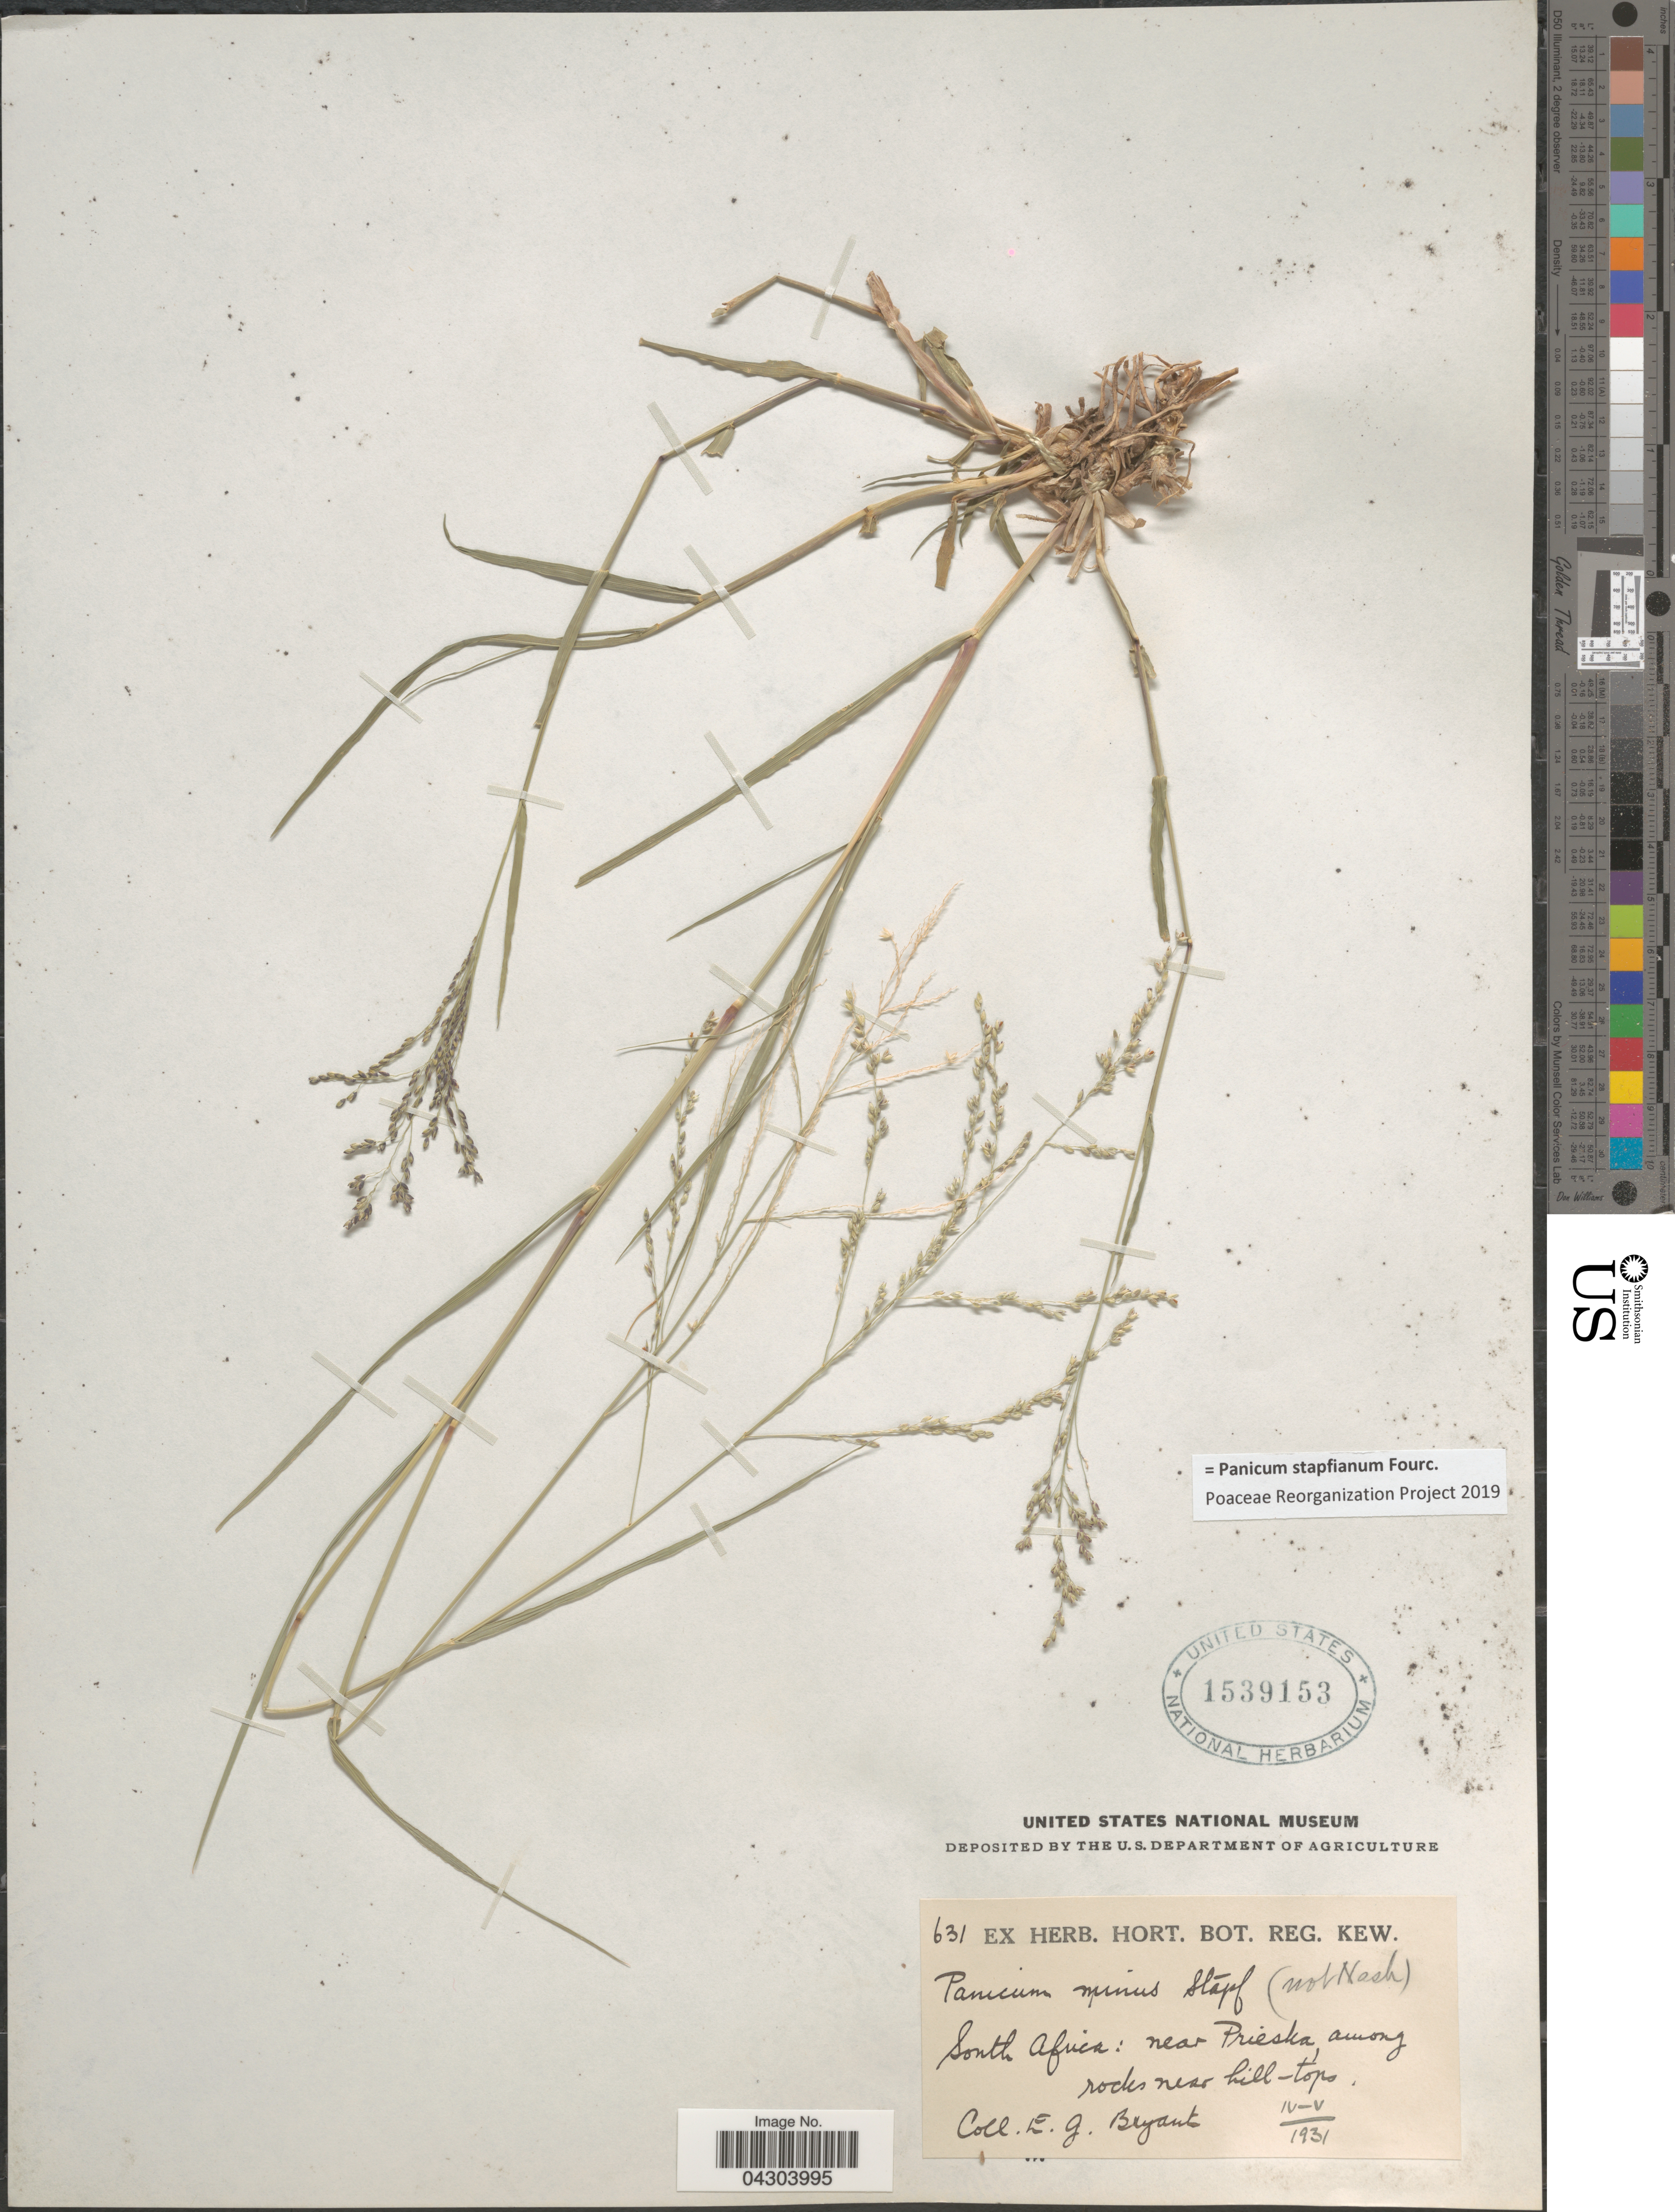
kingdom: Plantae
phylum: Tracheophyta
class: Liliopsida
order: Poales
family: Poaceae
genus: Panicum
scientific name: Panicum stapfianum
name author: Fourc.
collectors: E. Bryant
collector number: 631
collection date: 1931-04/1931-05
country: South Africa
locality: Near Prieska among rocks near hill-tops.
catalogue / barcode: US 1539153